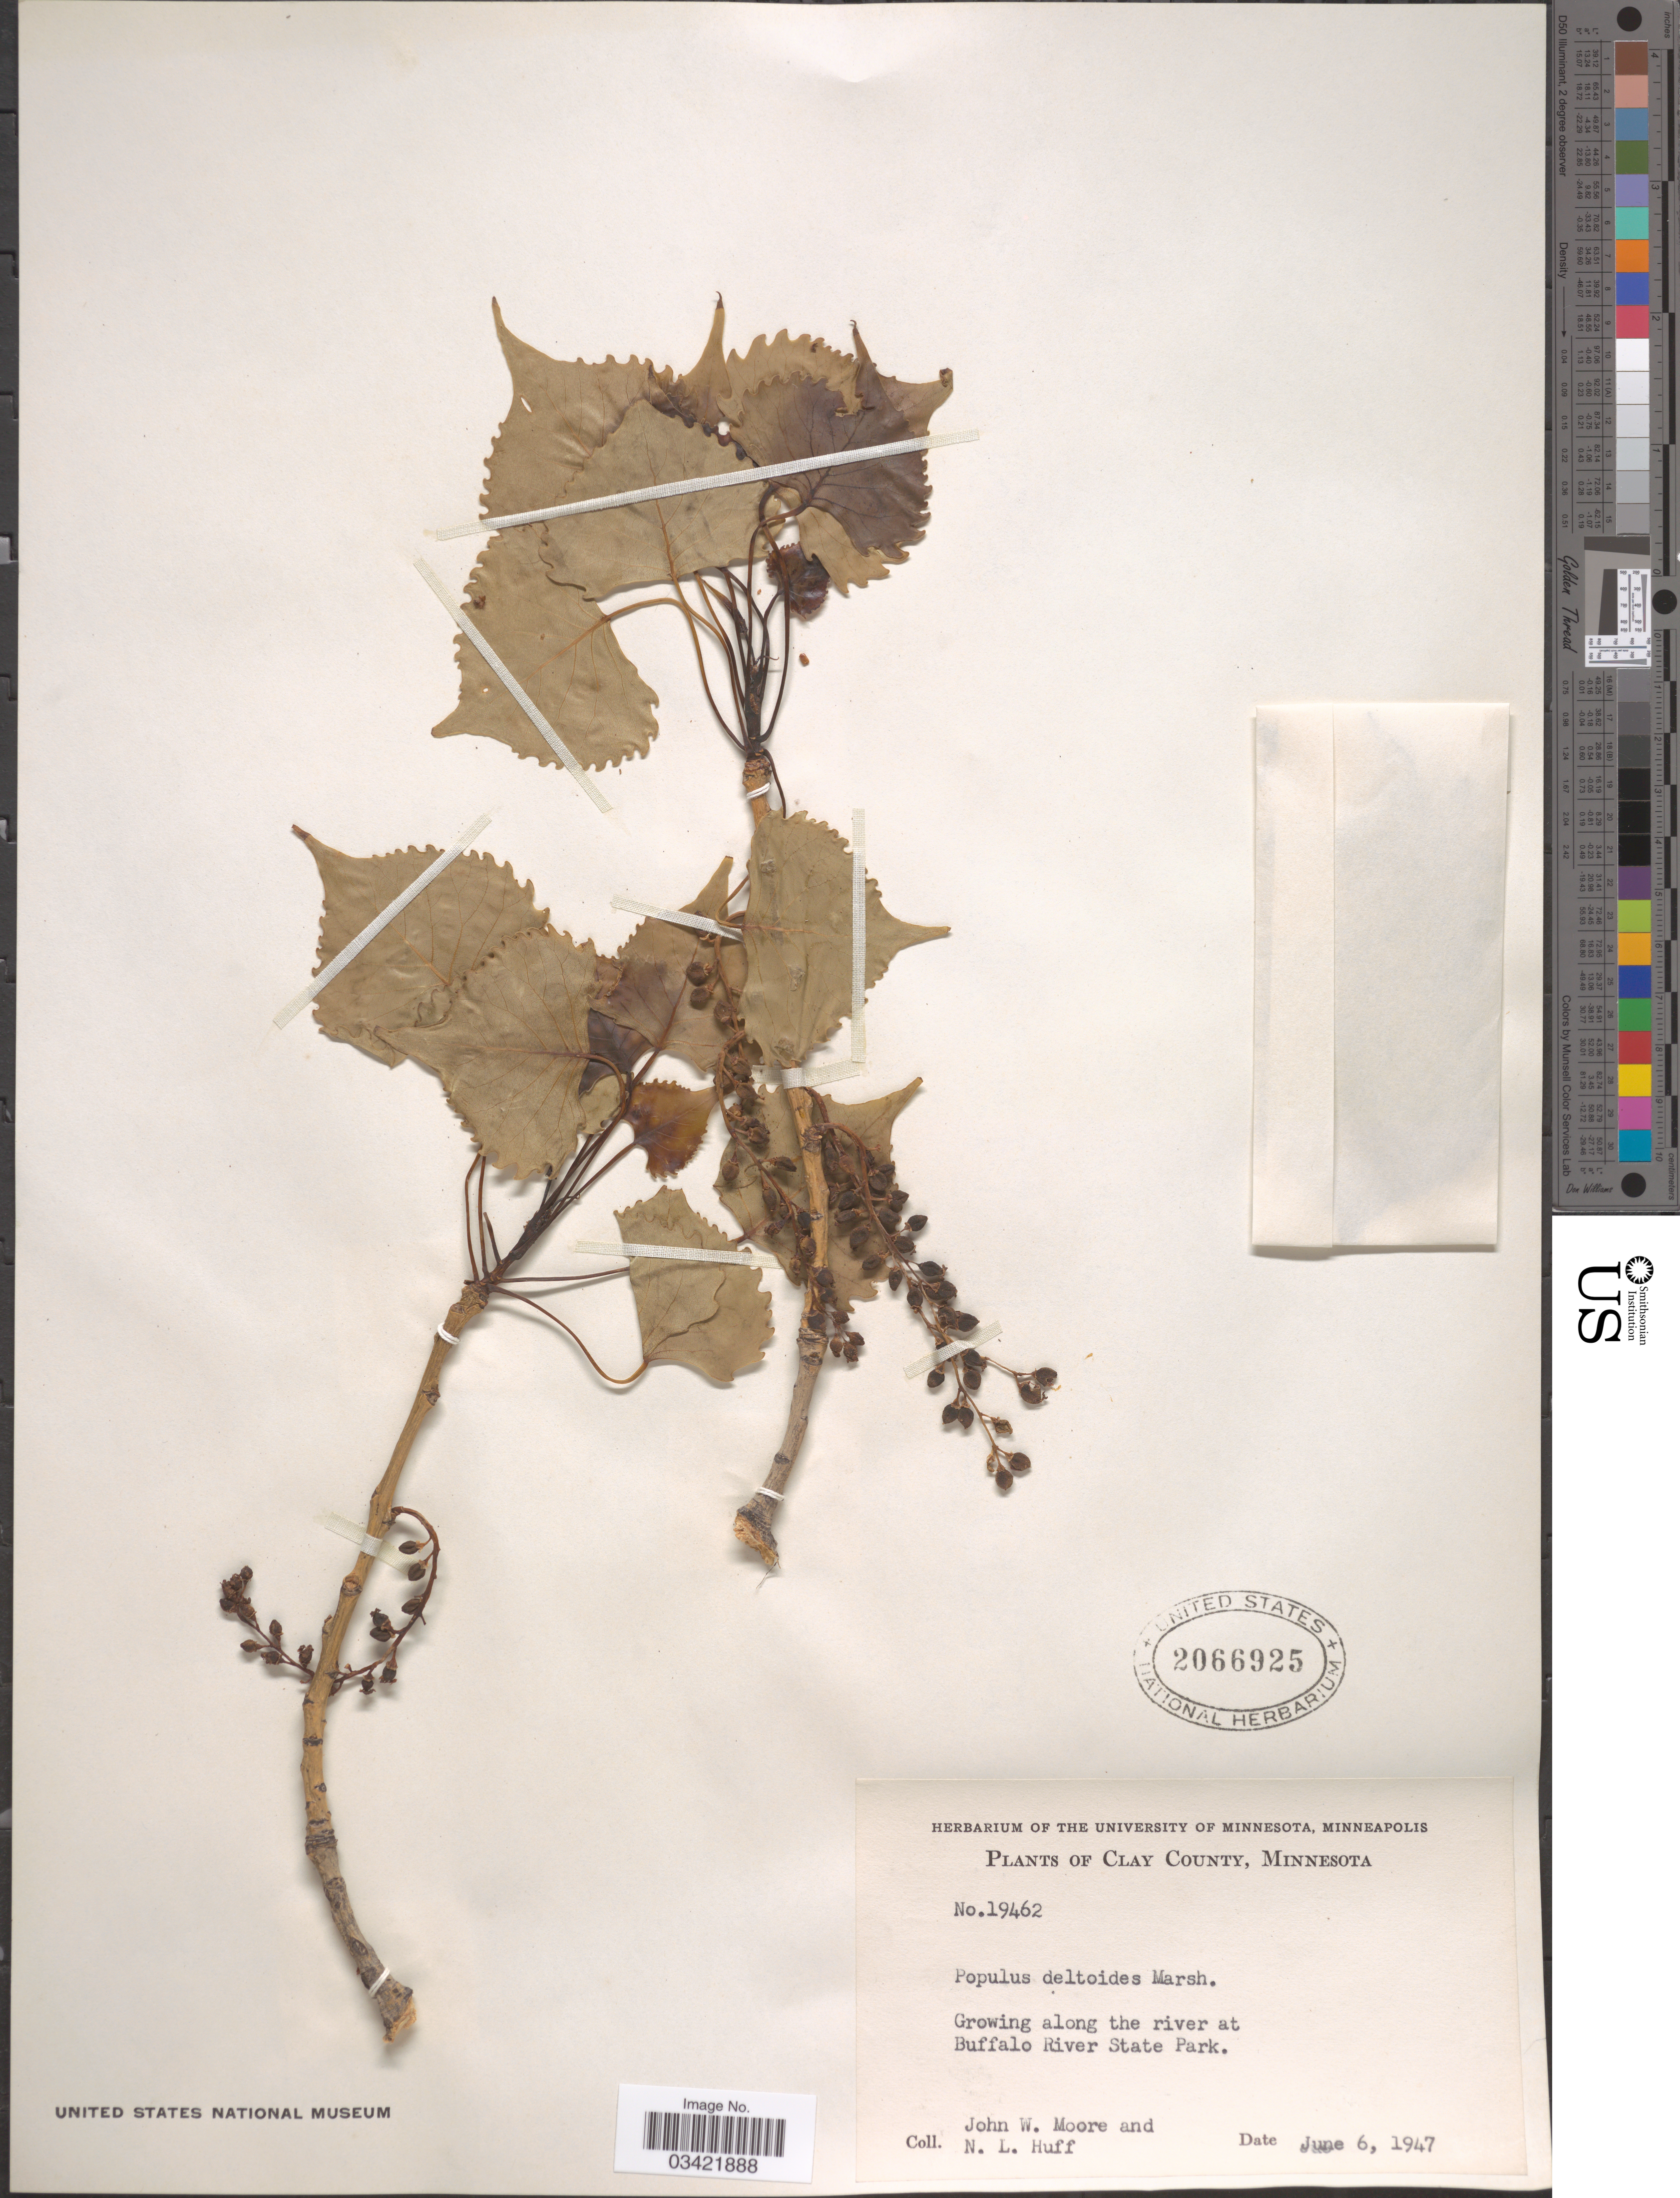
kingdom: Plantae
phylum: Tracheophyta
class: Magnoliopsida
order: Malpighiales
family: Salicaceae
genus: Populus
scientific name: Populus deltoides subsp. monilifera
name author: (Aiton) Eckenw.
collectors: J. Moore & N. Huff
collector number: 19462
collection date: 1947-06-06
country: United States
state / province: Minnesota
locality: Clay County. Along the river at Buffalo River State Park.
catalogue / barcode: US 2066925